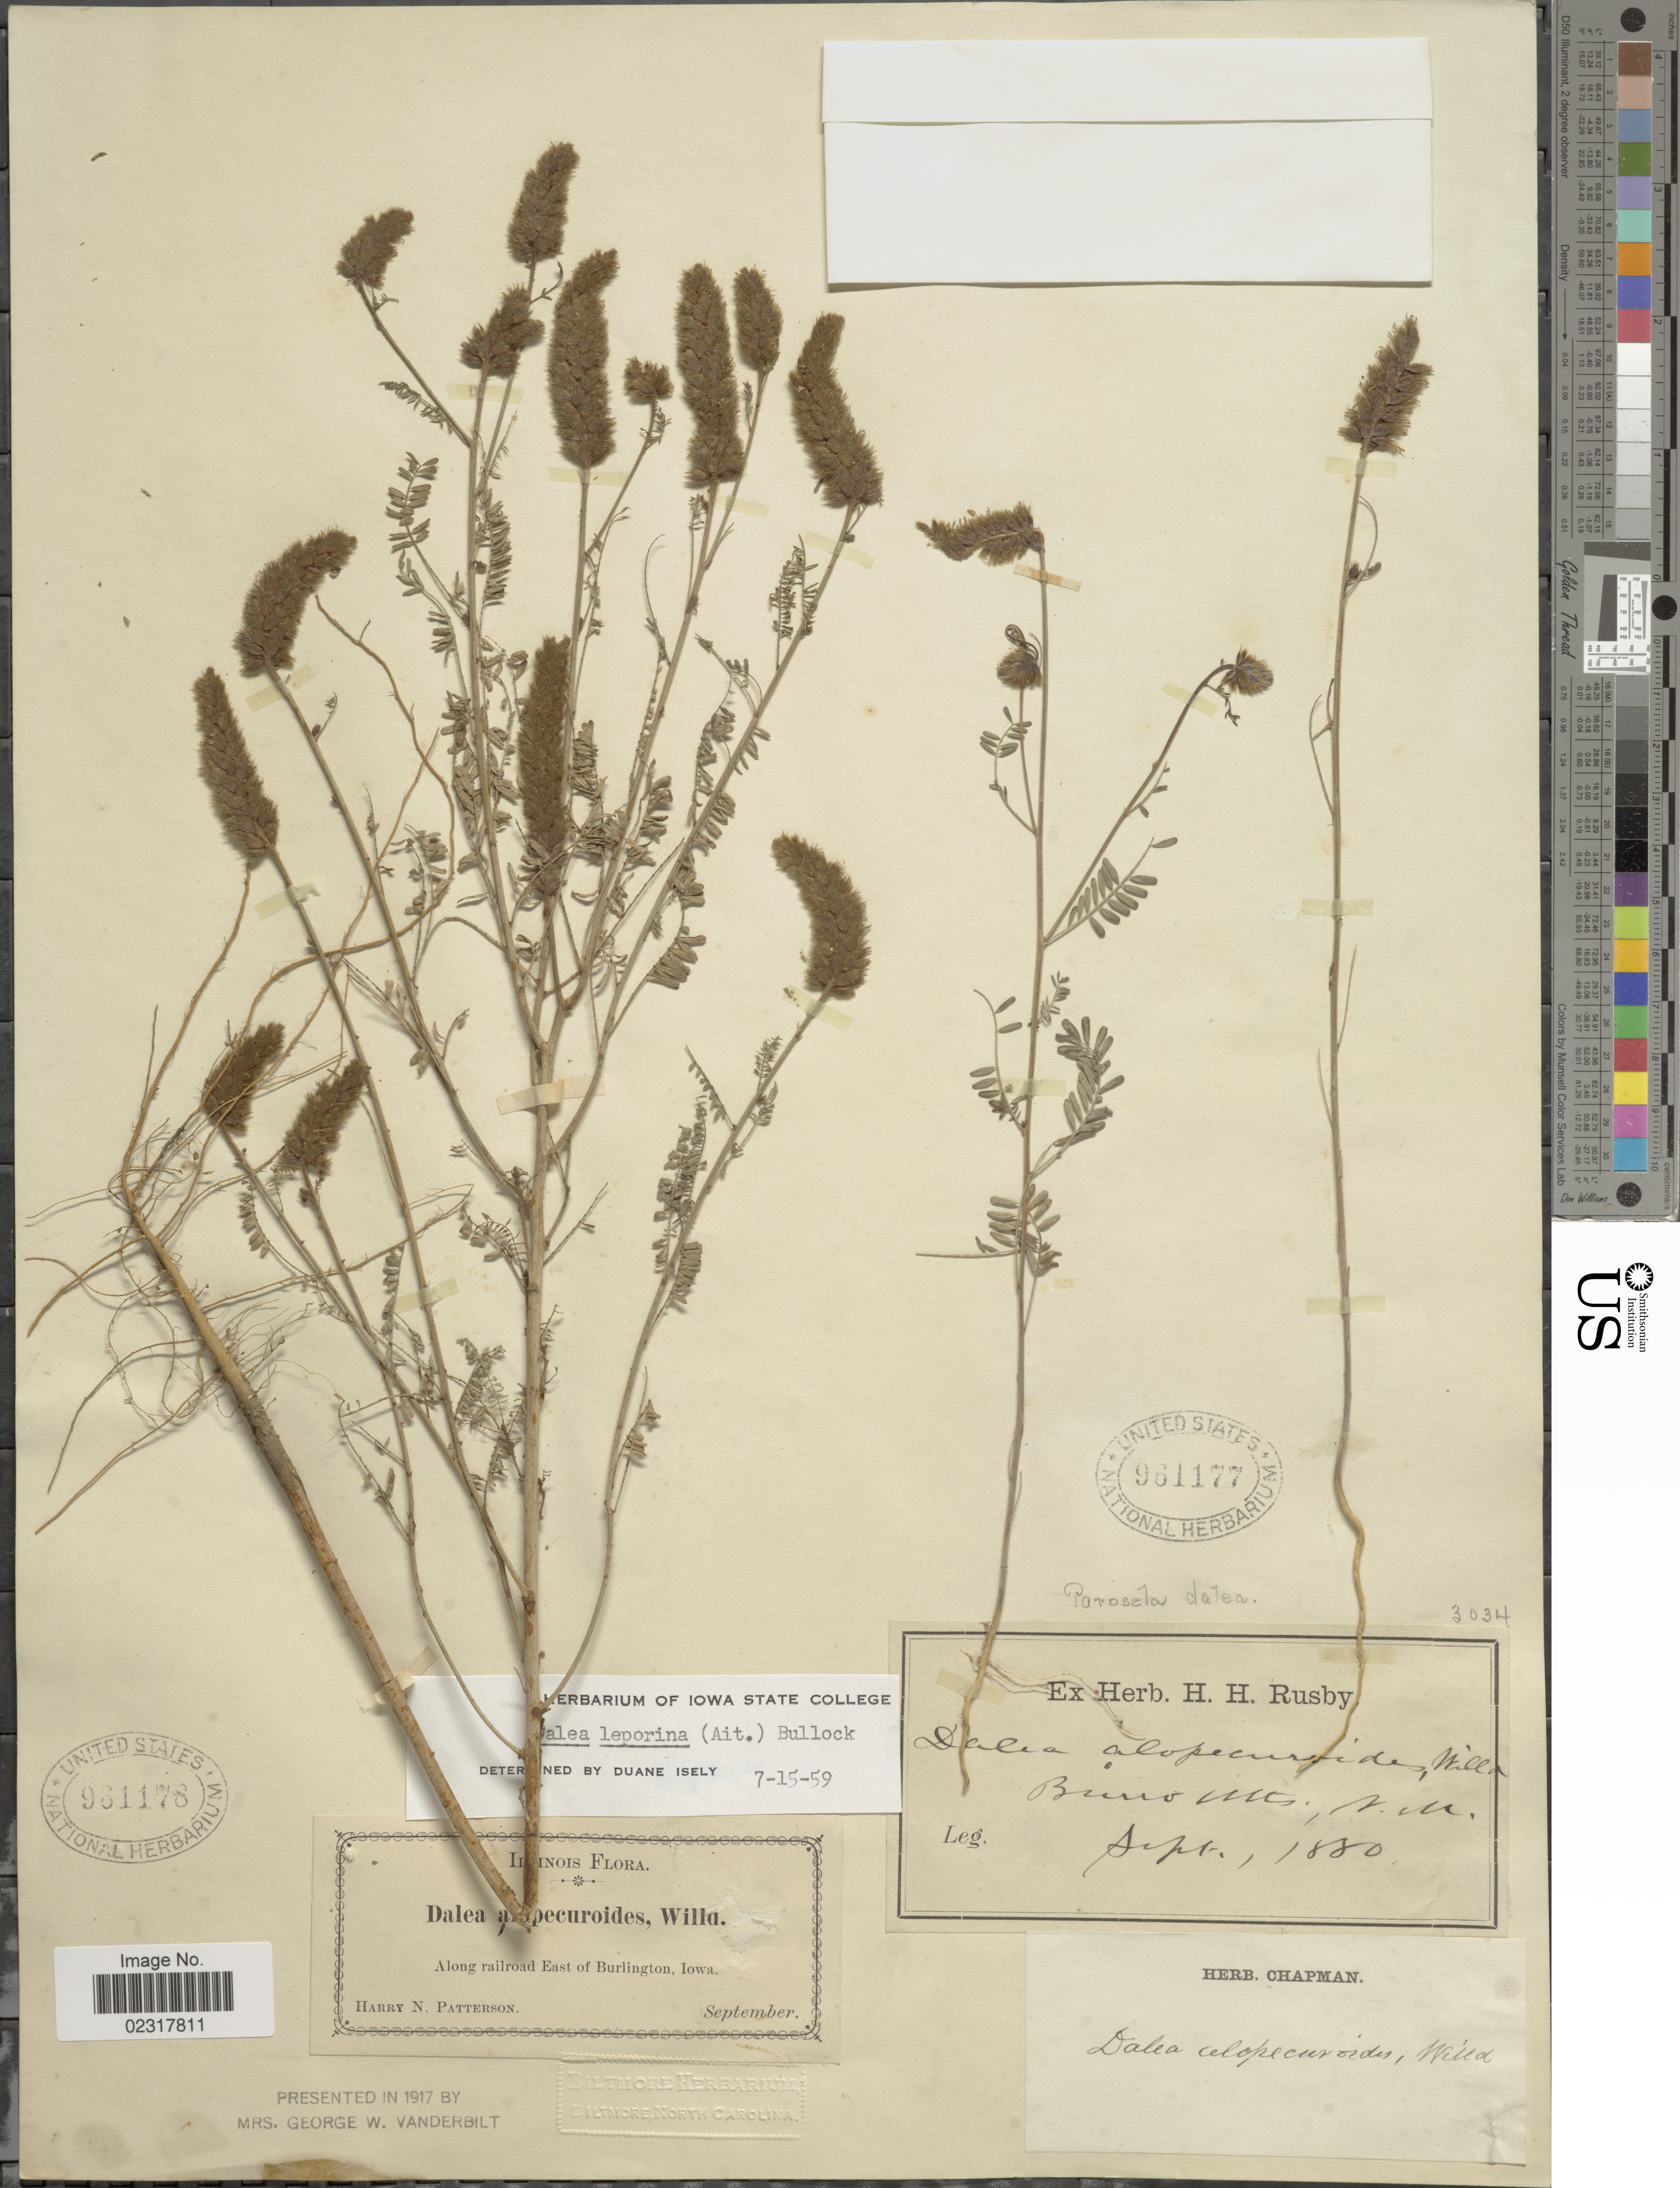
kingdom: Plantae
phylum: Tracheophyta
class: Magnoliopsida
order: Fabales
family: Fabaceae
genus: Dalea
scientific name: Dalea leporina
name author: (Aiton) Bullock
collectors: H. N. Patterson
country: United States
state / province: Illinois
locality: Illinois. Along railroad East of Burlington, Iowa.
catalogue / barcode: US 961178-2